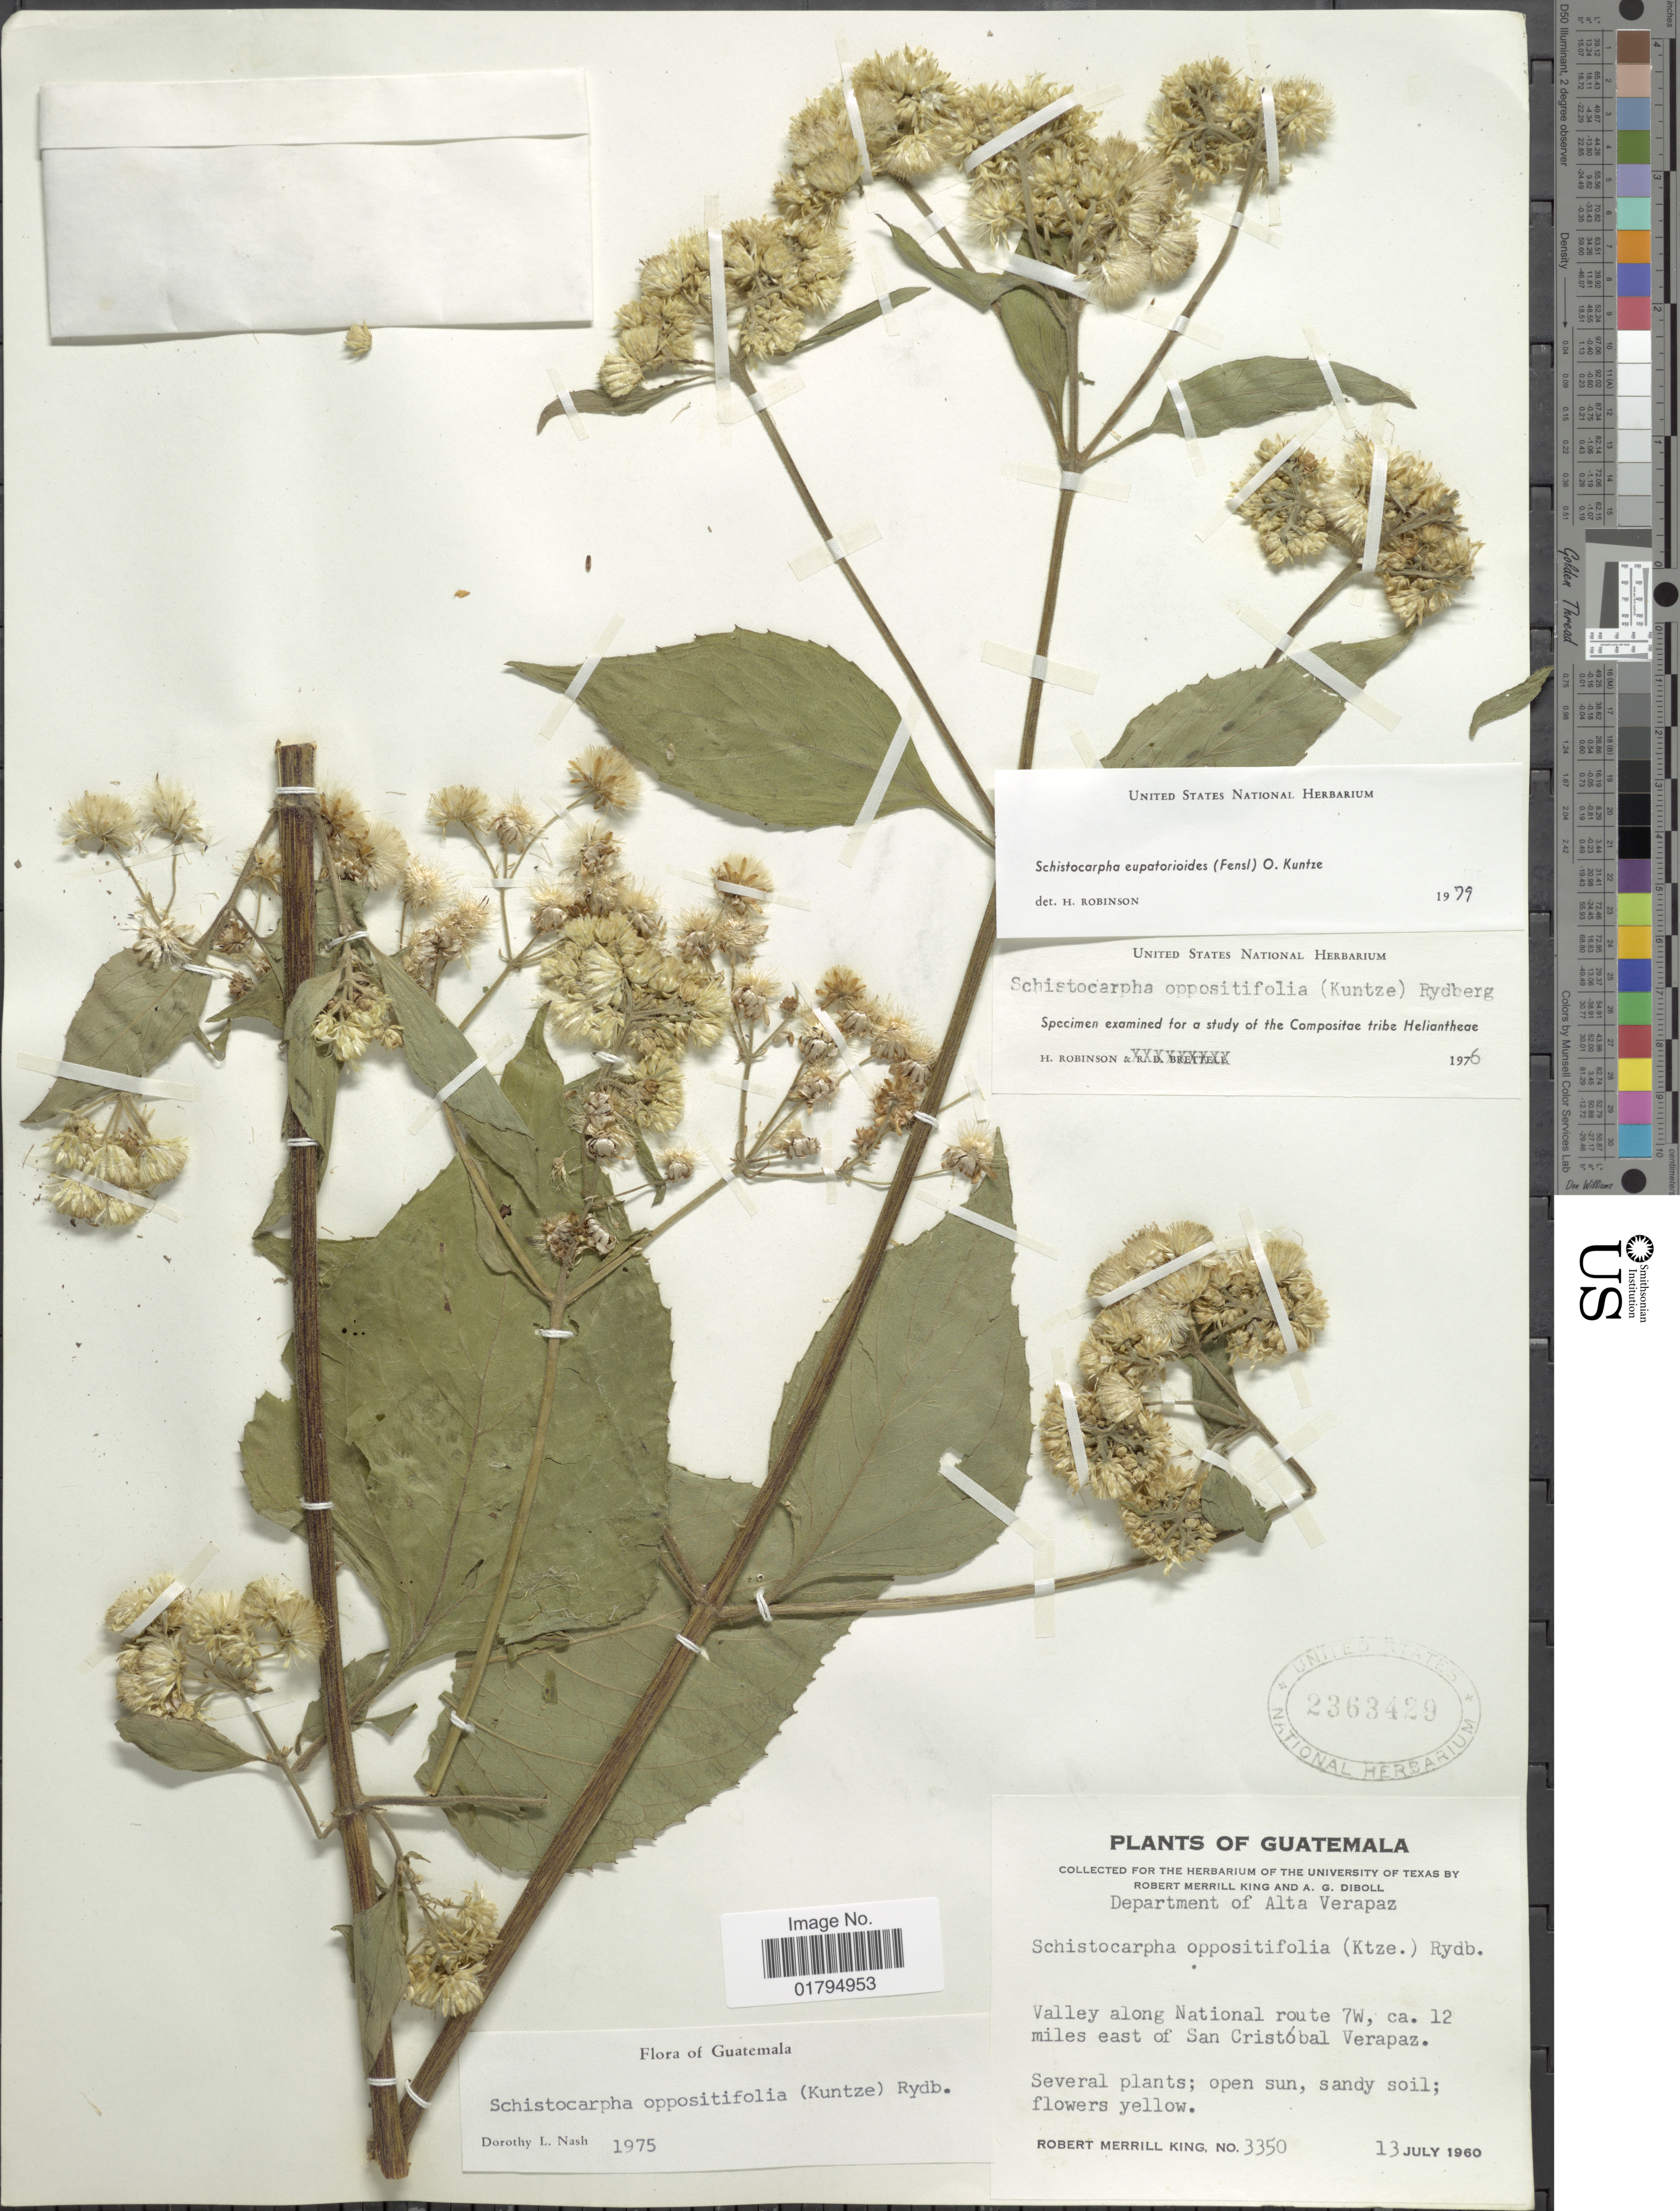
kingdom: Plantae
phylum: Tracheophyta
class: Magnoliopsida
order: Asterales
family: Asteraceae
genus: Schistocarpha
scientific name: Schistocarpha eupatorioides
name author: (Fenzl) Kuntze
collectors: R. M. King & A. Diboll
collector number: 3350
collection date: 1960-07-13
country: Guatemala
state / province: Alta Verapaz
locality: Valley along National Route 7W, ca. 12 miles east of San Cristobal Verapaz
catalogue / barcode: US 2363429